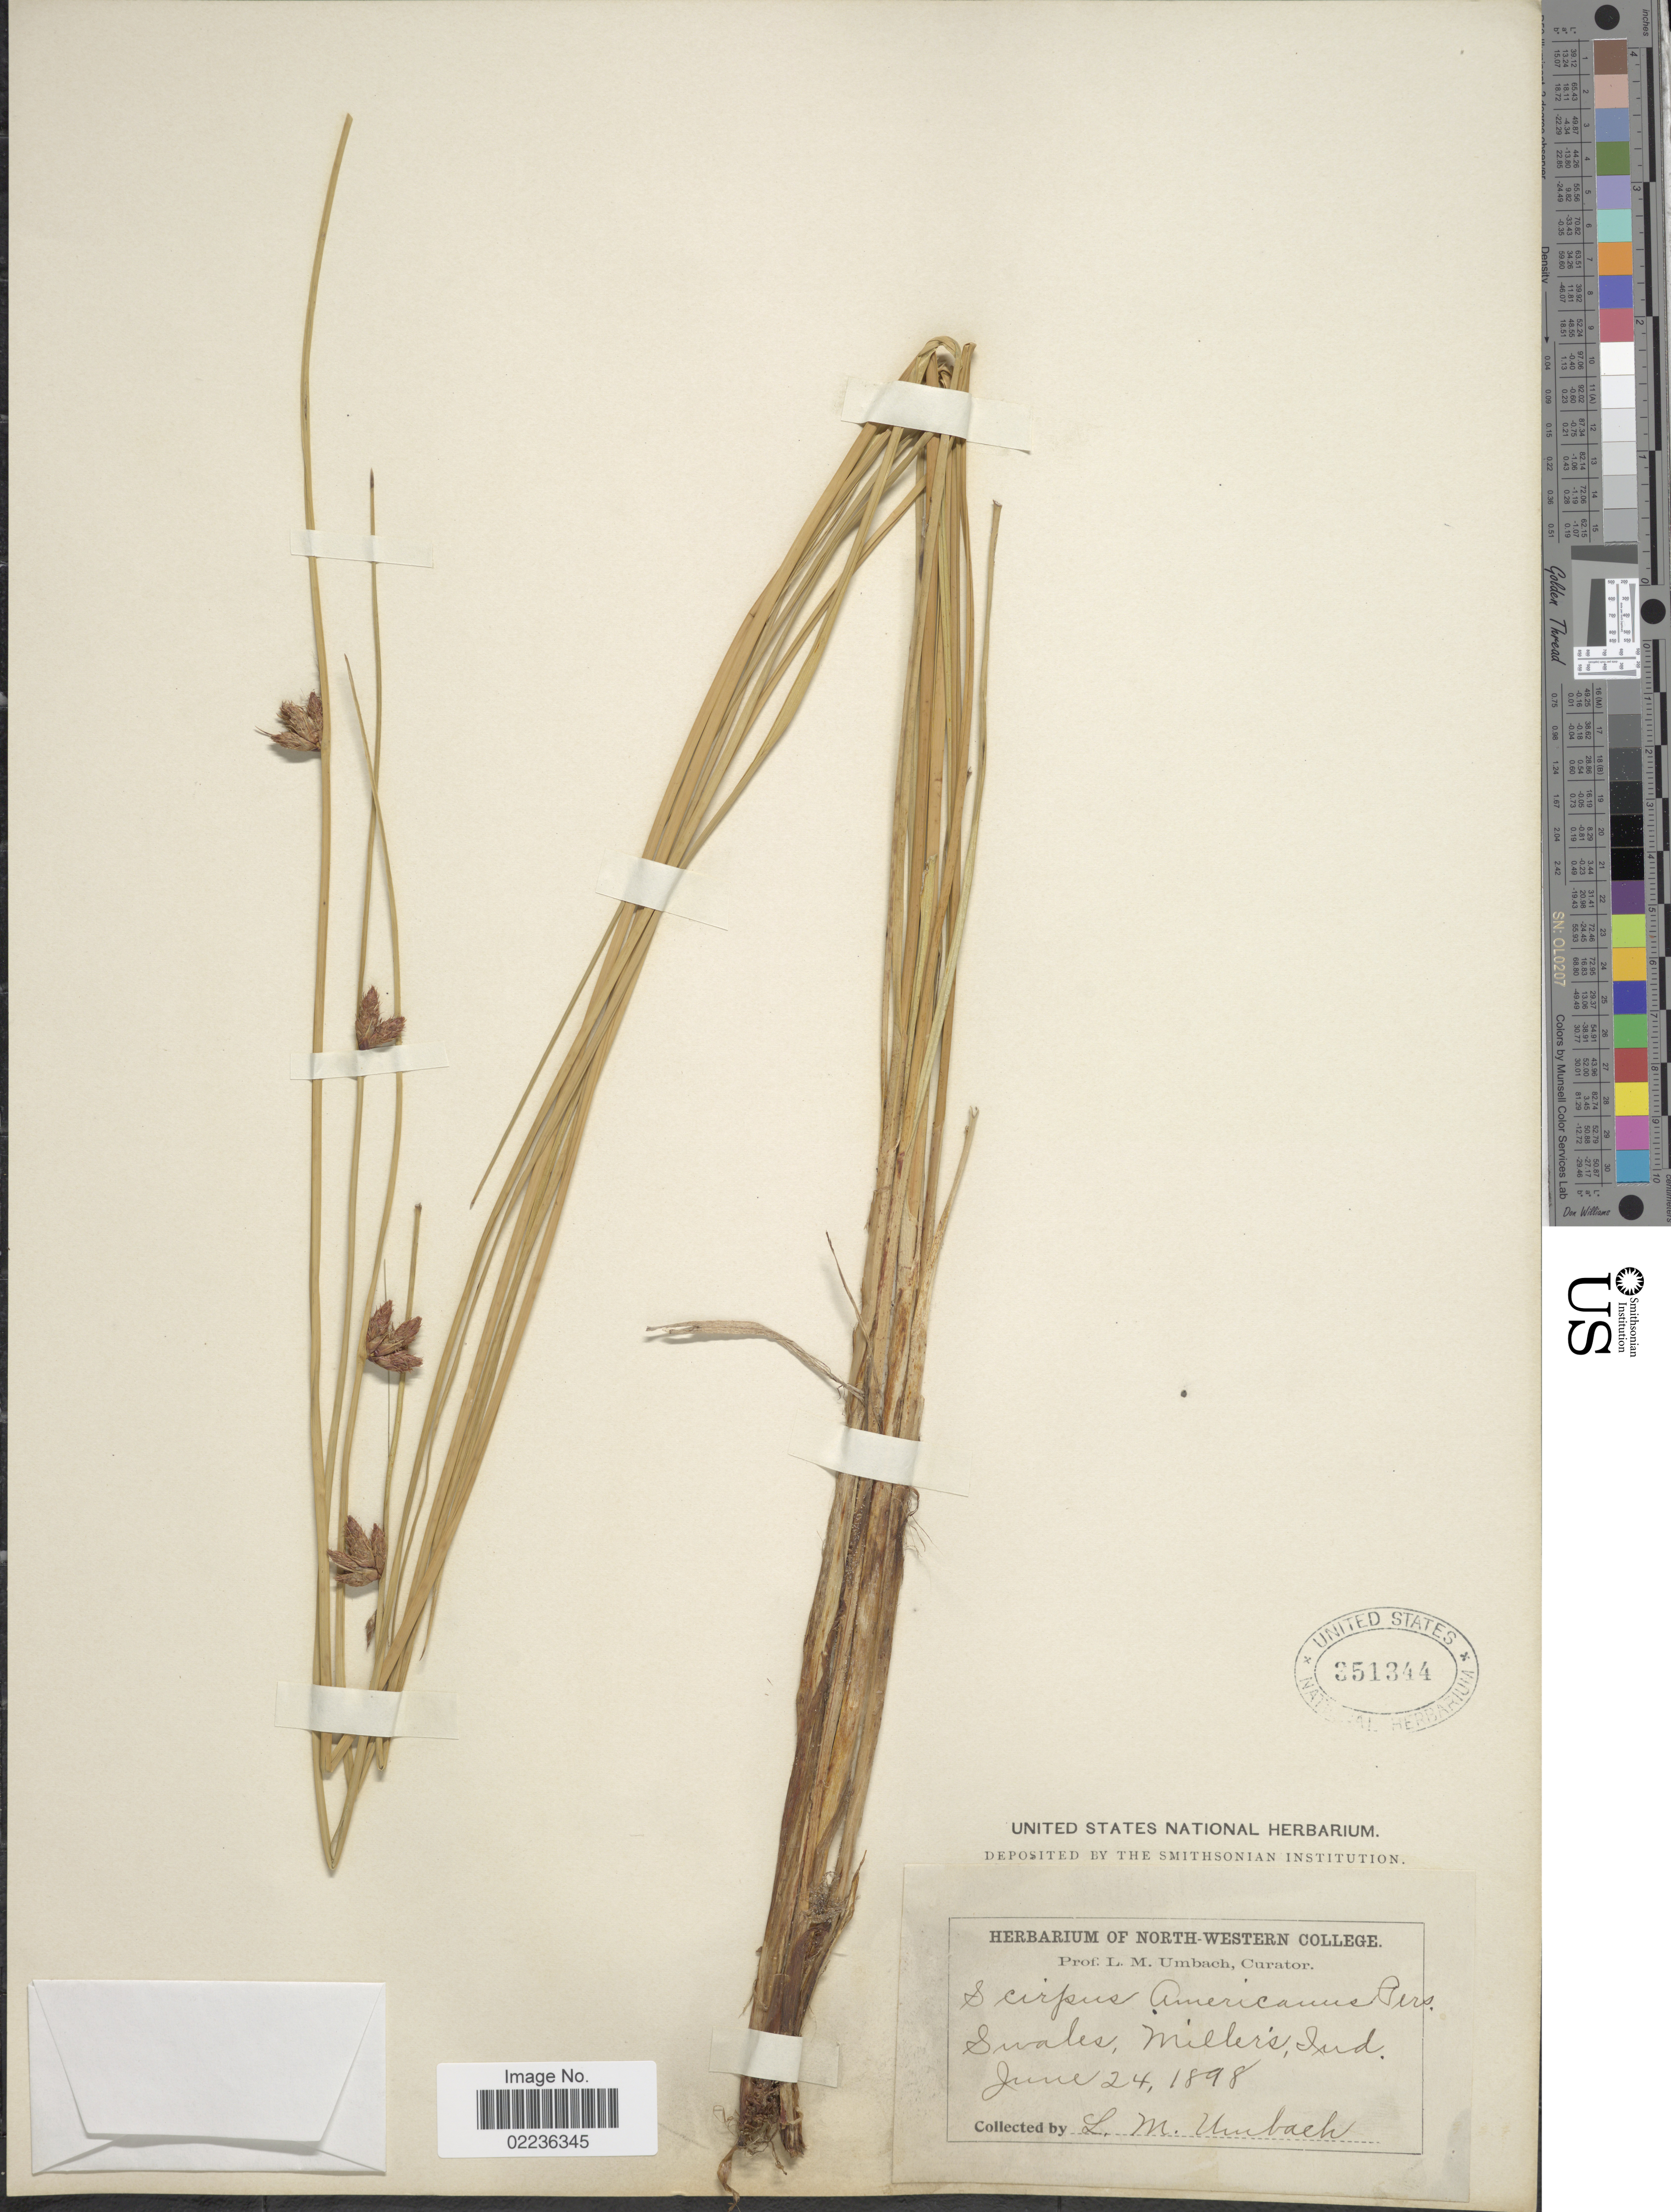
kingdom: Plantae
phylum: Tracheophyta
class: Liliopsida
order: Poales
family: Cyperaceae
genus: Schoenoplectus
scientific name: Schoenoplectus pungens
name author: (Vahl) Palla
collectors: L. M. Umbach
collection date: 1898-06-24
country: United States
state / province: Indiana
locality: Swales, Millers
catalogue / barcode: US 351344